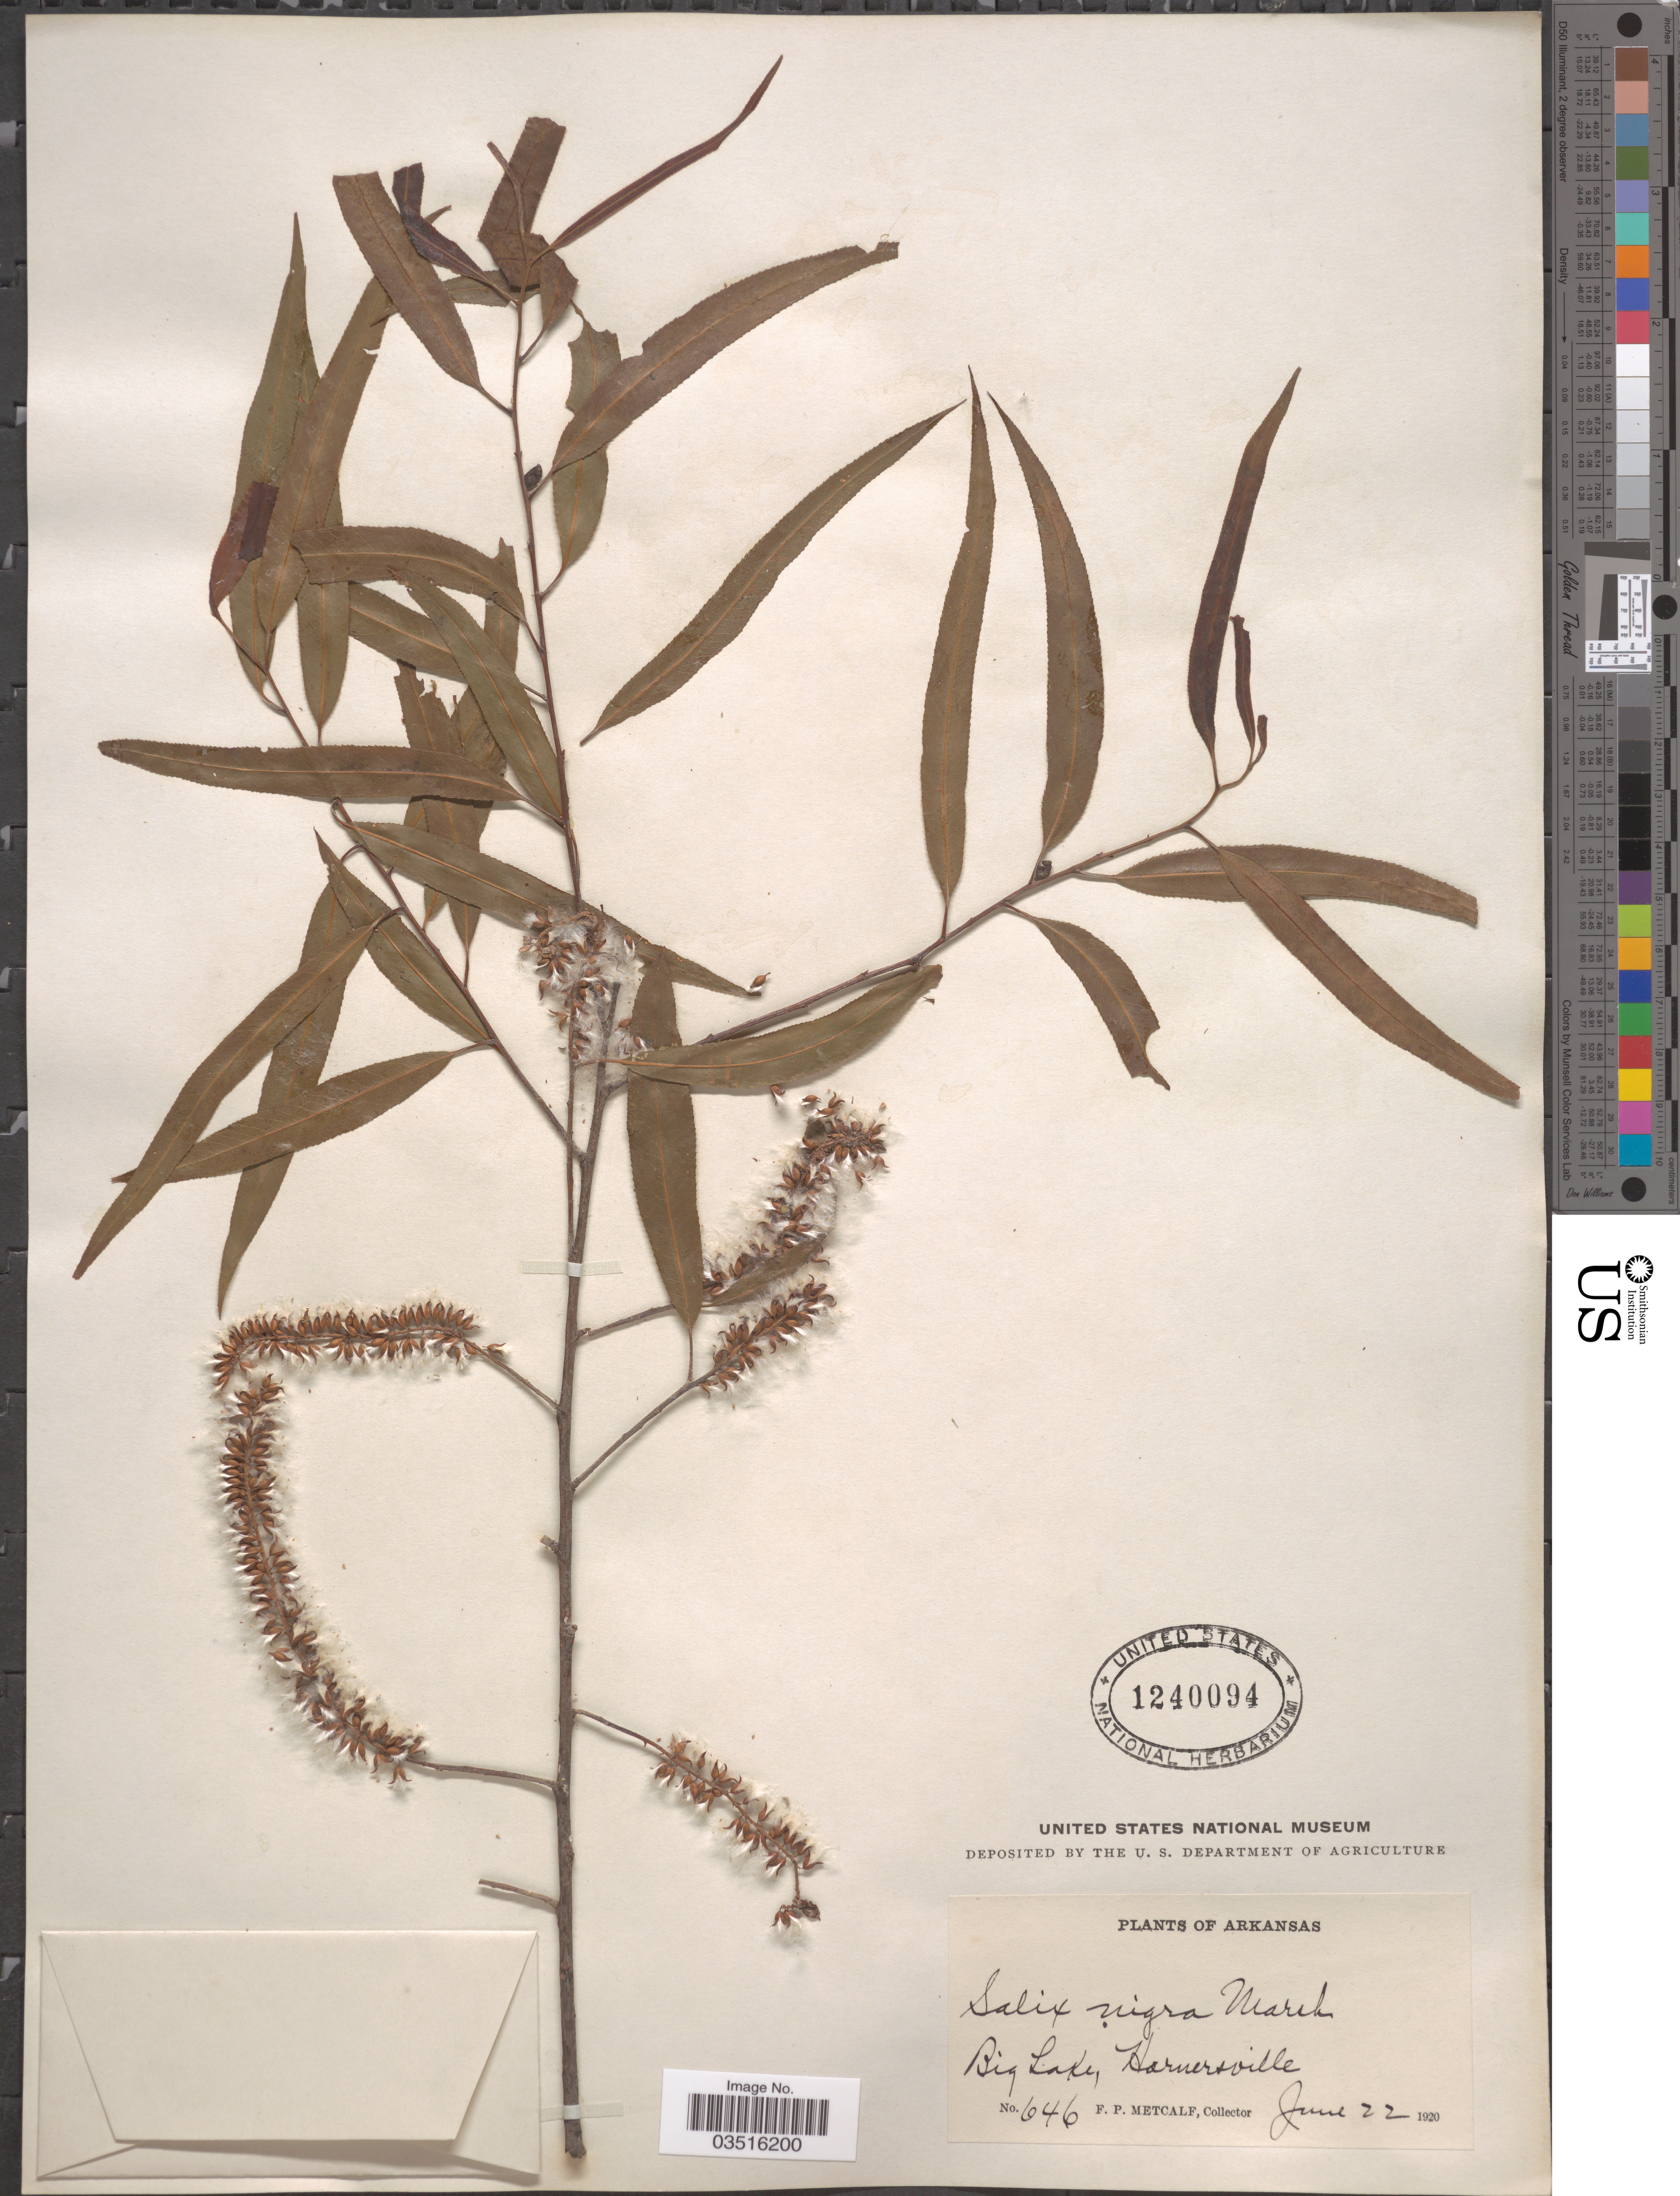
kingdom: Plantae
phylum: Tracheophyta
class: Magnoliopsida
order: Malpighiales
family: Salicaceae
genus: Salix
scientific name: Salix nigra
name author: Marshall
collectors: F. Metcalf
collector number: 646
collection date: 1920-06-22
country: United States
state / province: Arkansas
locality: Big Lake, Hornersville.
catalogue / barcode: US 1240094